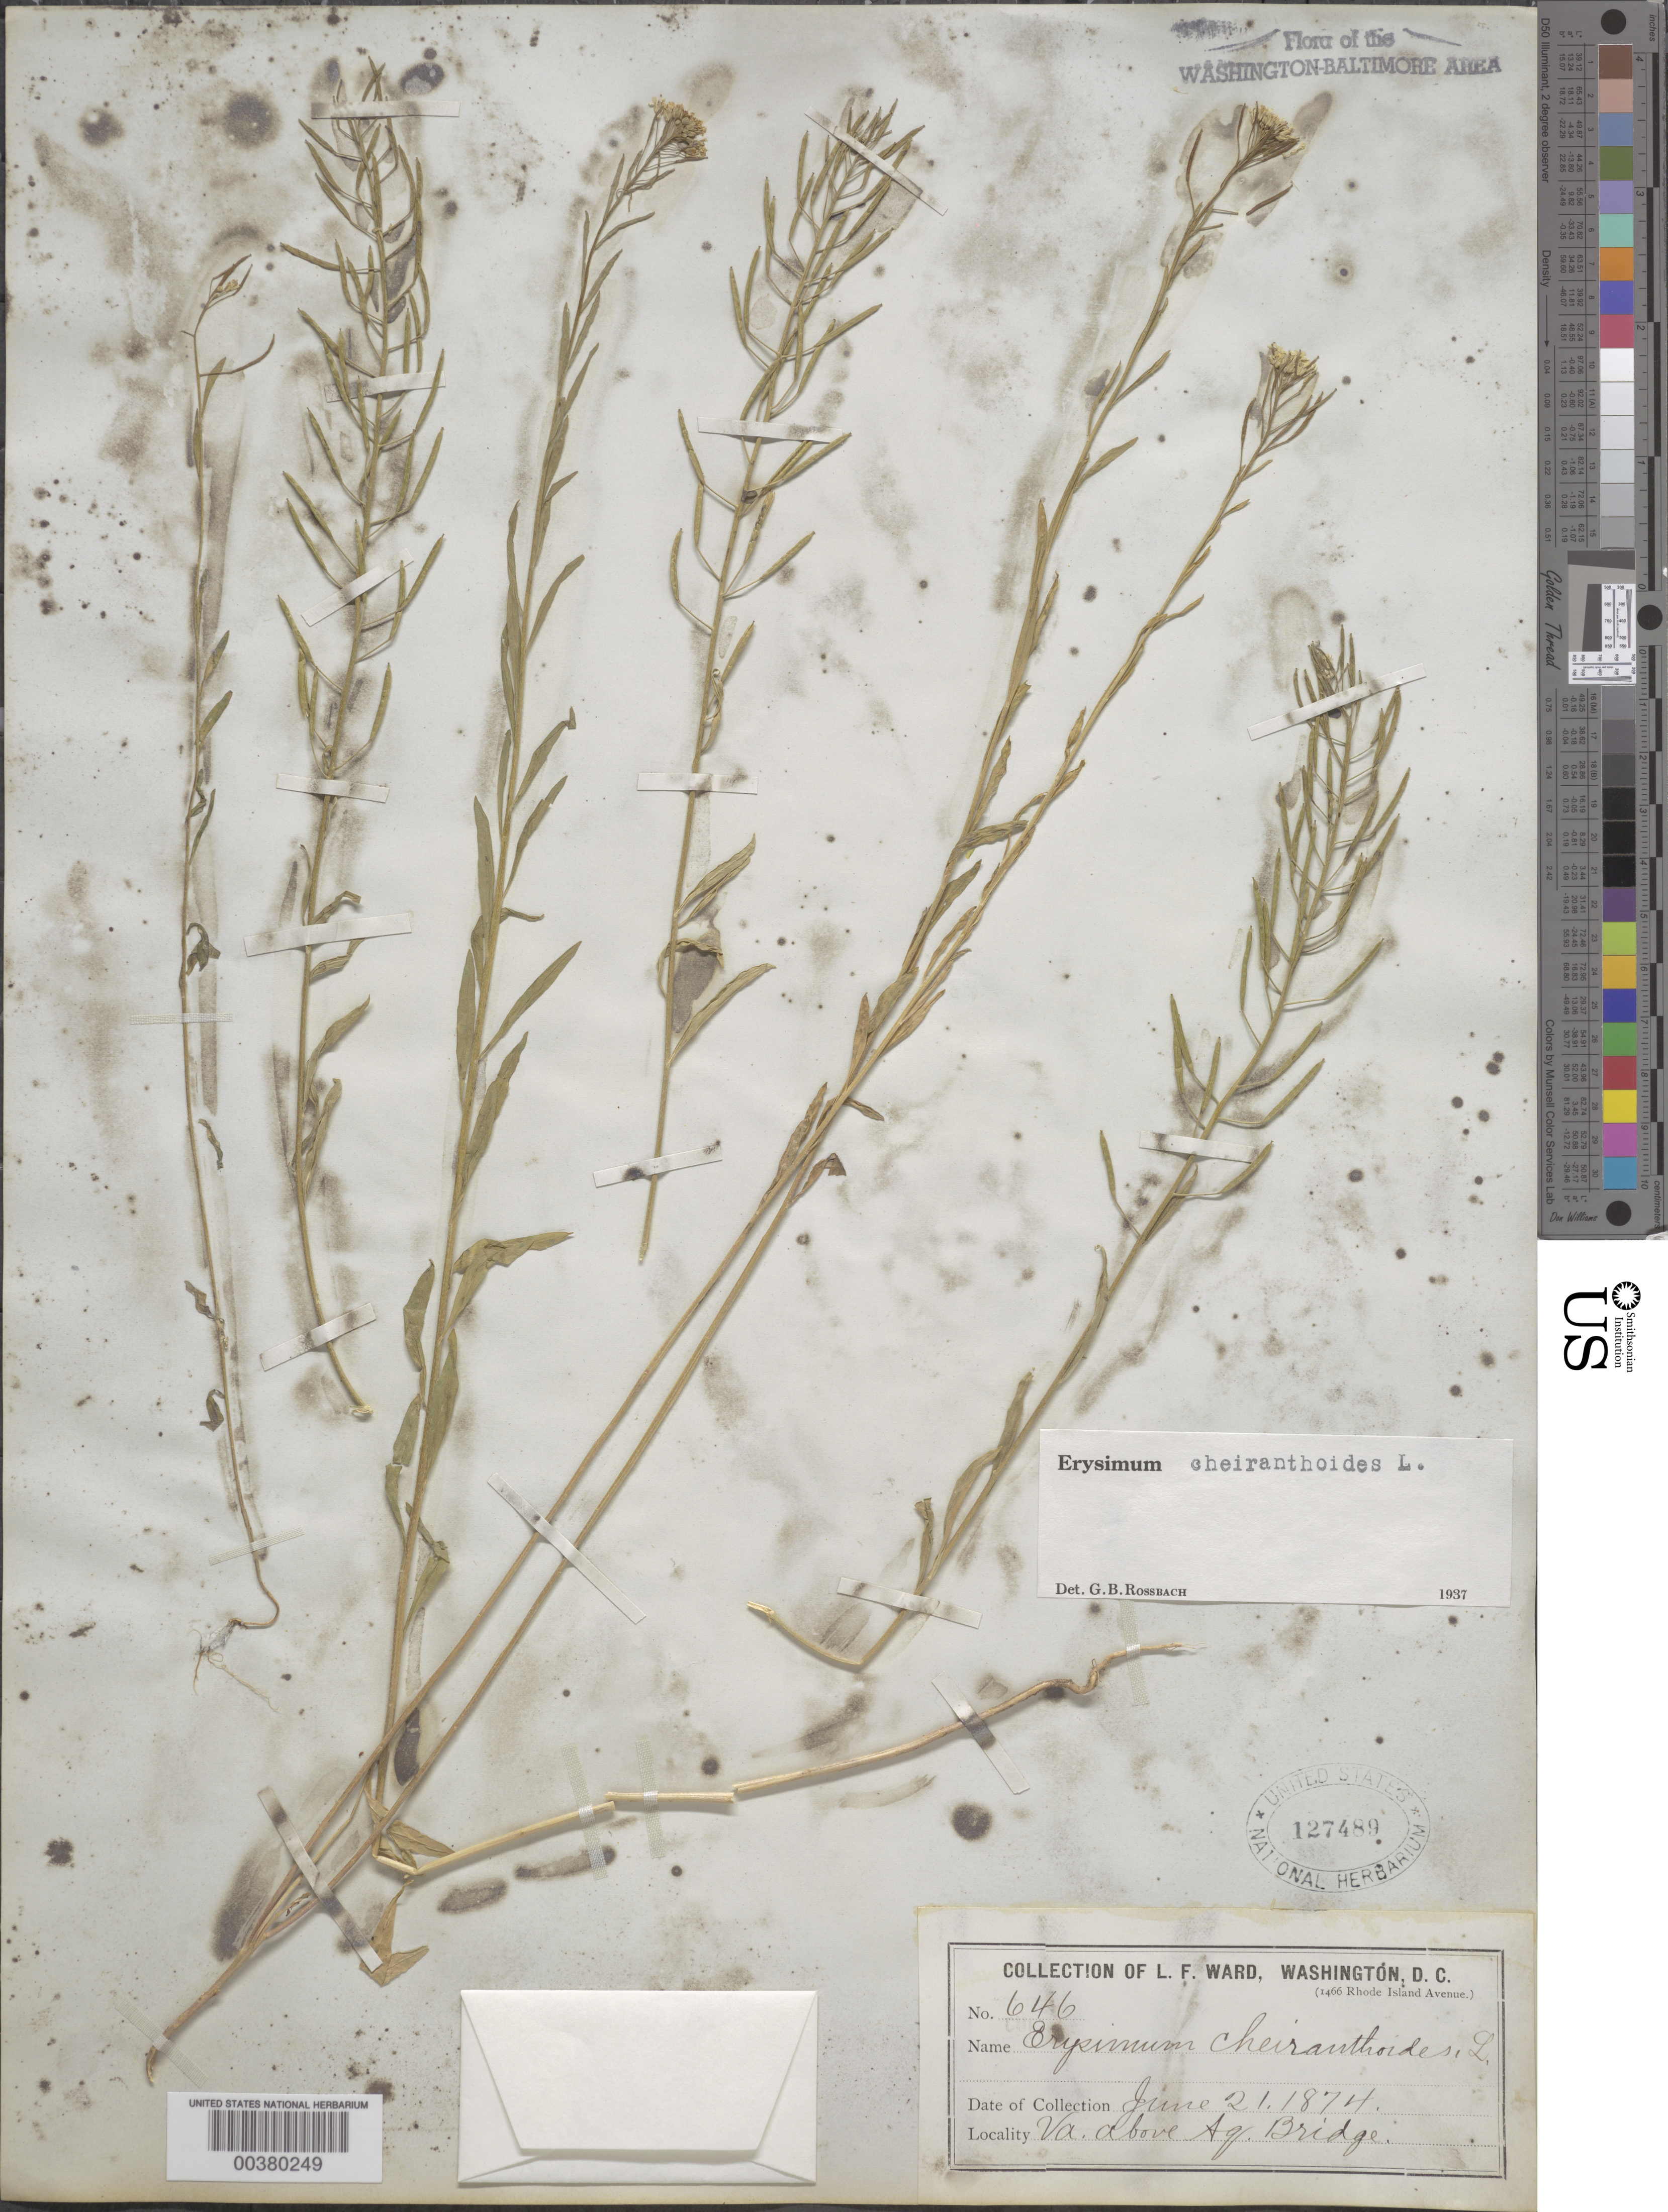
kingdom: Plantae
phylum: Tracheophyta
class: Magnoliopsida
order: Brassicales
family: Brassicaceae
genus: Erysimum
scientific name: Erysimum cheiranthoides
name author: L.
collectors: L. F. Ward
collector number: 646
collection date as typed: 21 Jun 1874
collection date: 1874-06-21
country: United States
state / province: Virginia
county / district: Fairfax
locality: Above Aqueduct Bridge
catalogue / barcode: US 127489